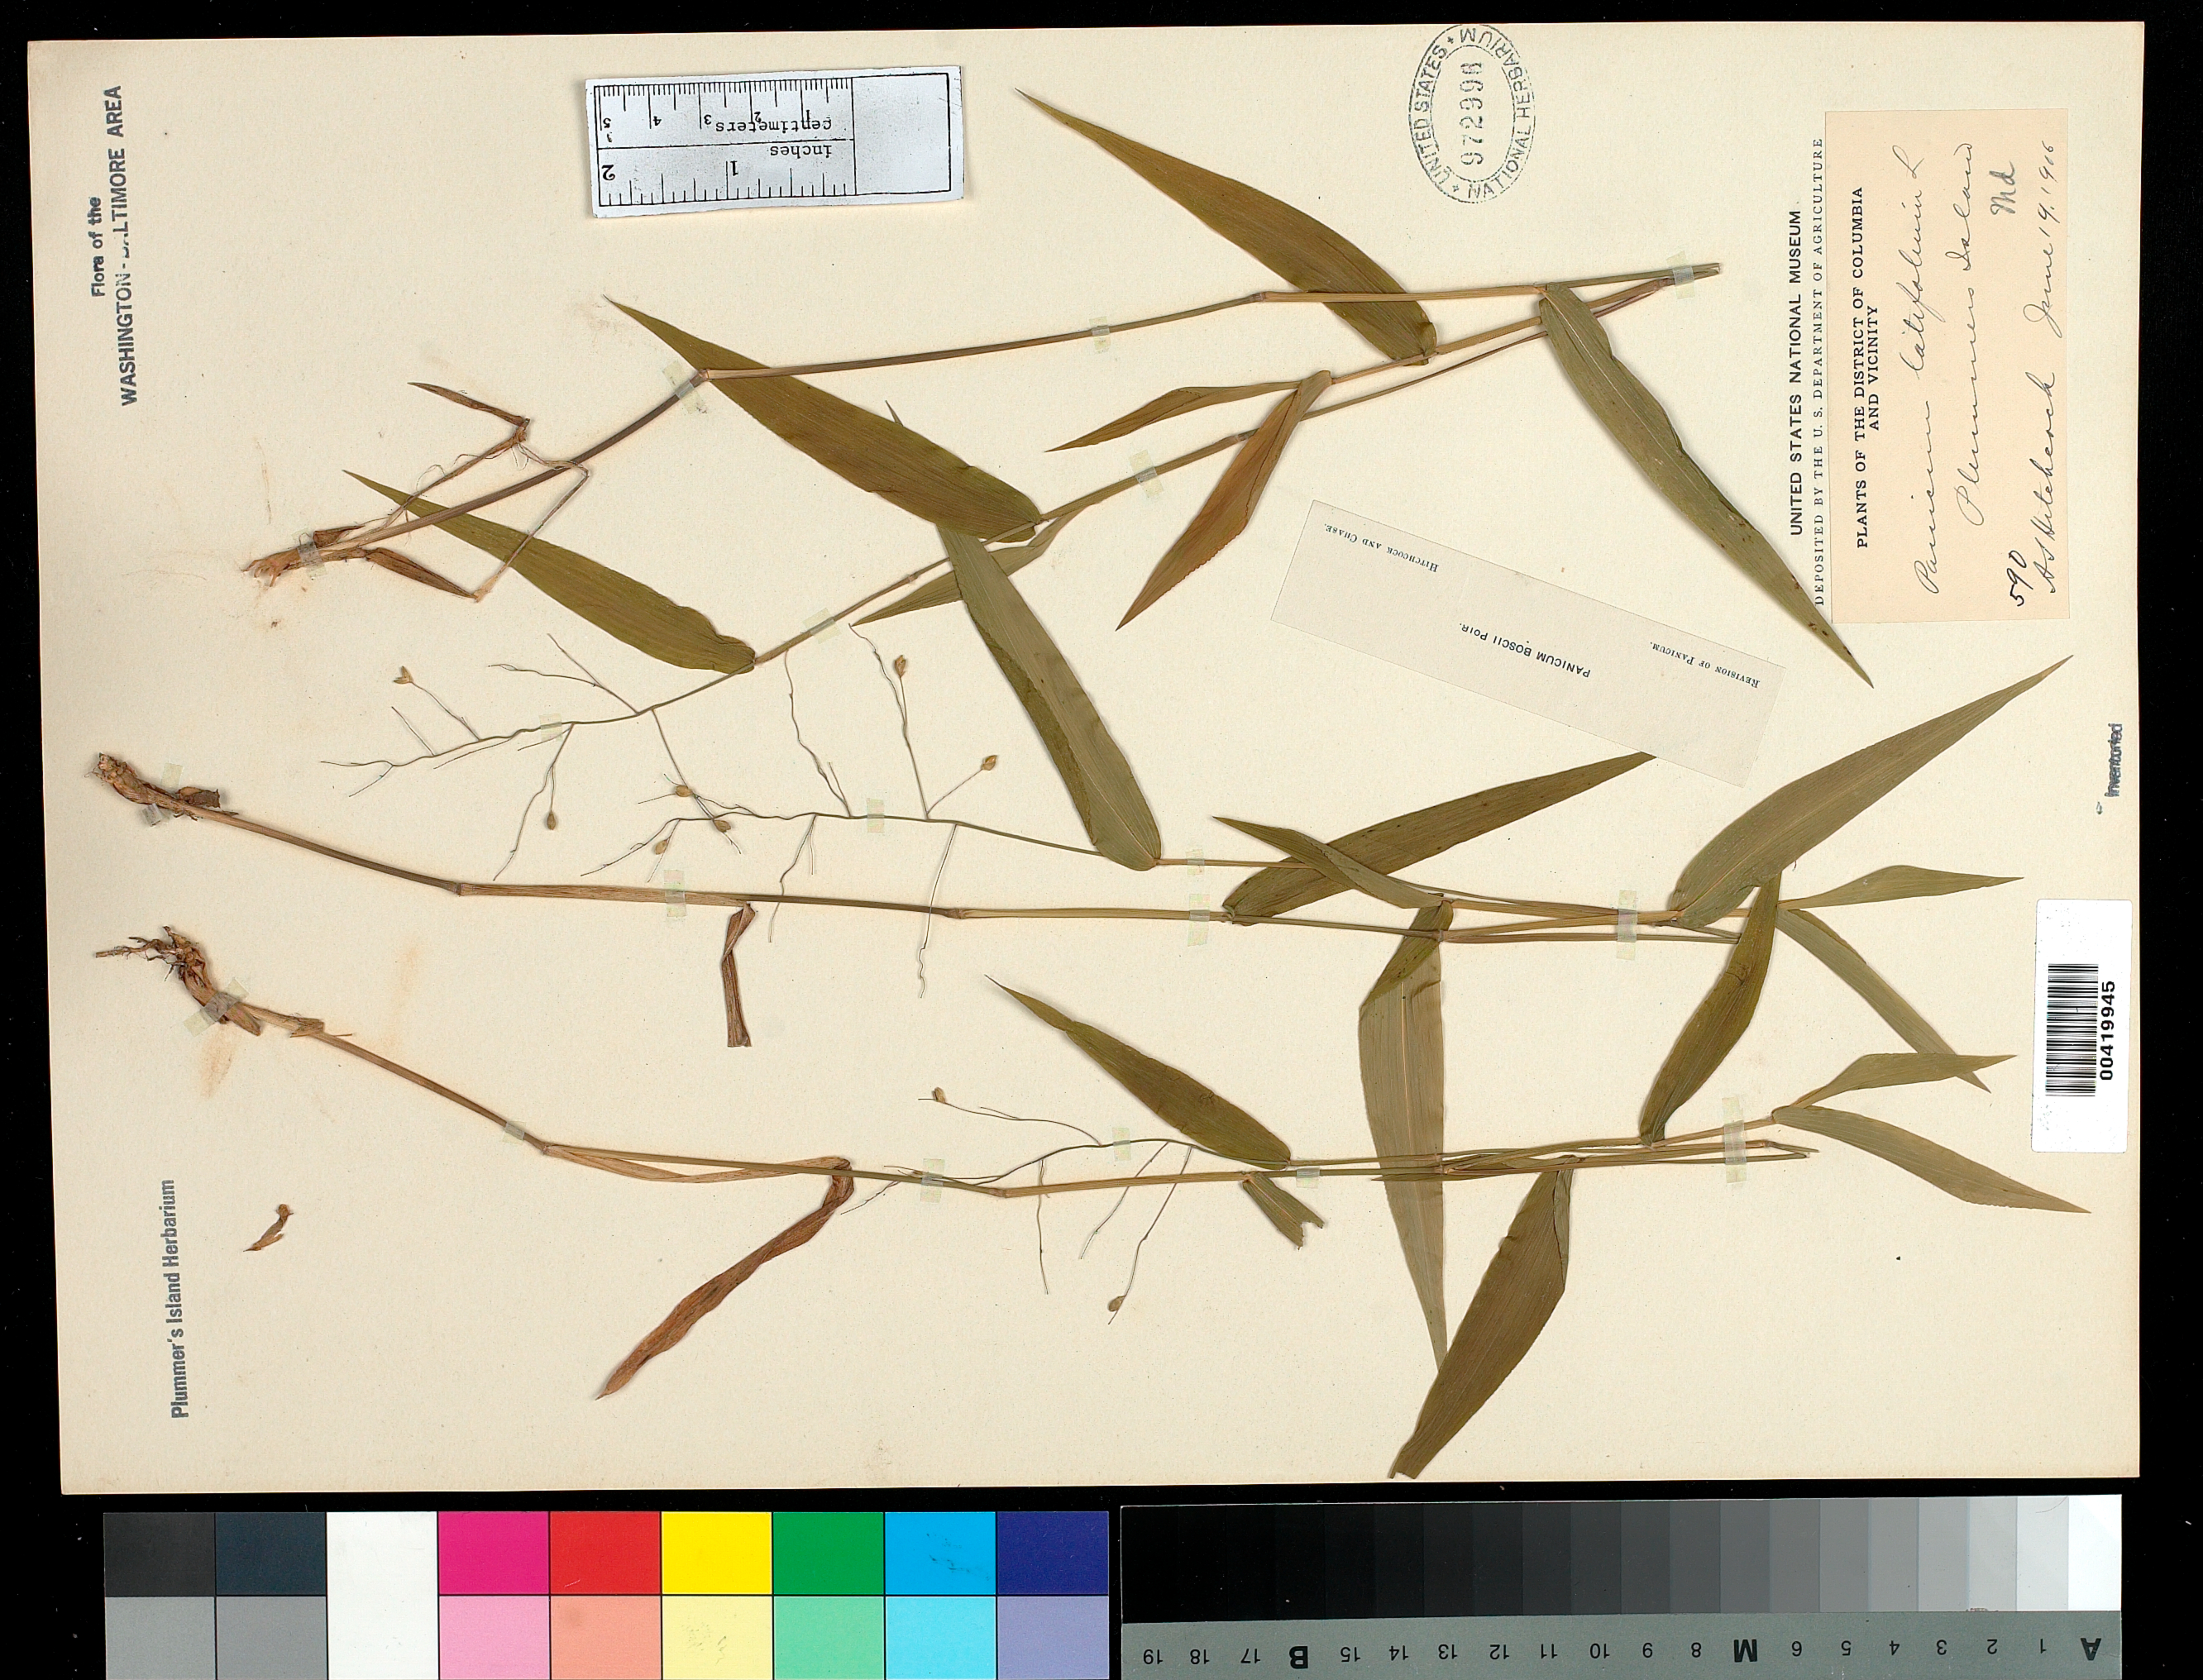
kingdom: Plantae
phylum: Tracheophyta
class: Liliopsida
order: Poales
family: Poaceae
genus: Dichanthelium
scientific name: Dichanthelium boscii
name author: (Poir.) Gould & C.A. Clark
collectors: A. S. Hitchcock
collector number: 590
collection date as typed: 19 Jun 1906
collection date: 1906-06-19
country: United States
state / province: Maryland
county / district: Montgomery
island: Plummers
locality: Plummer's Island C. & O. Canal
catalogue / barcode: US 972996